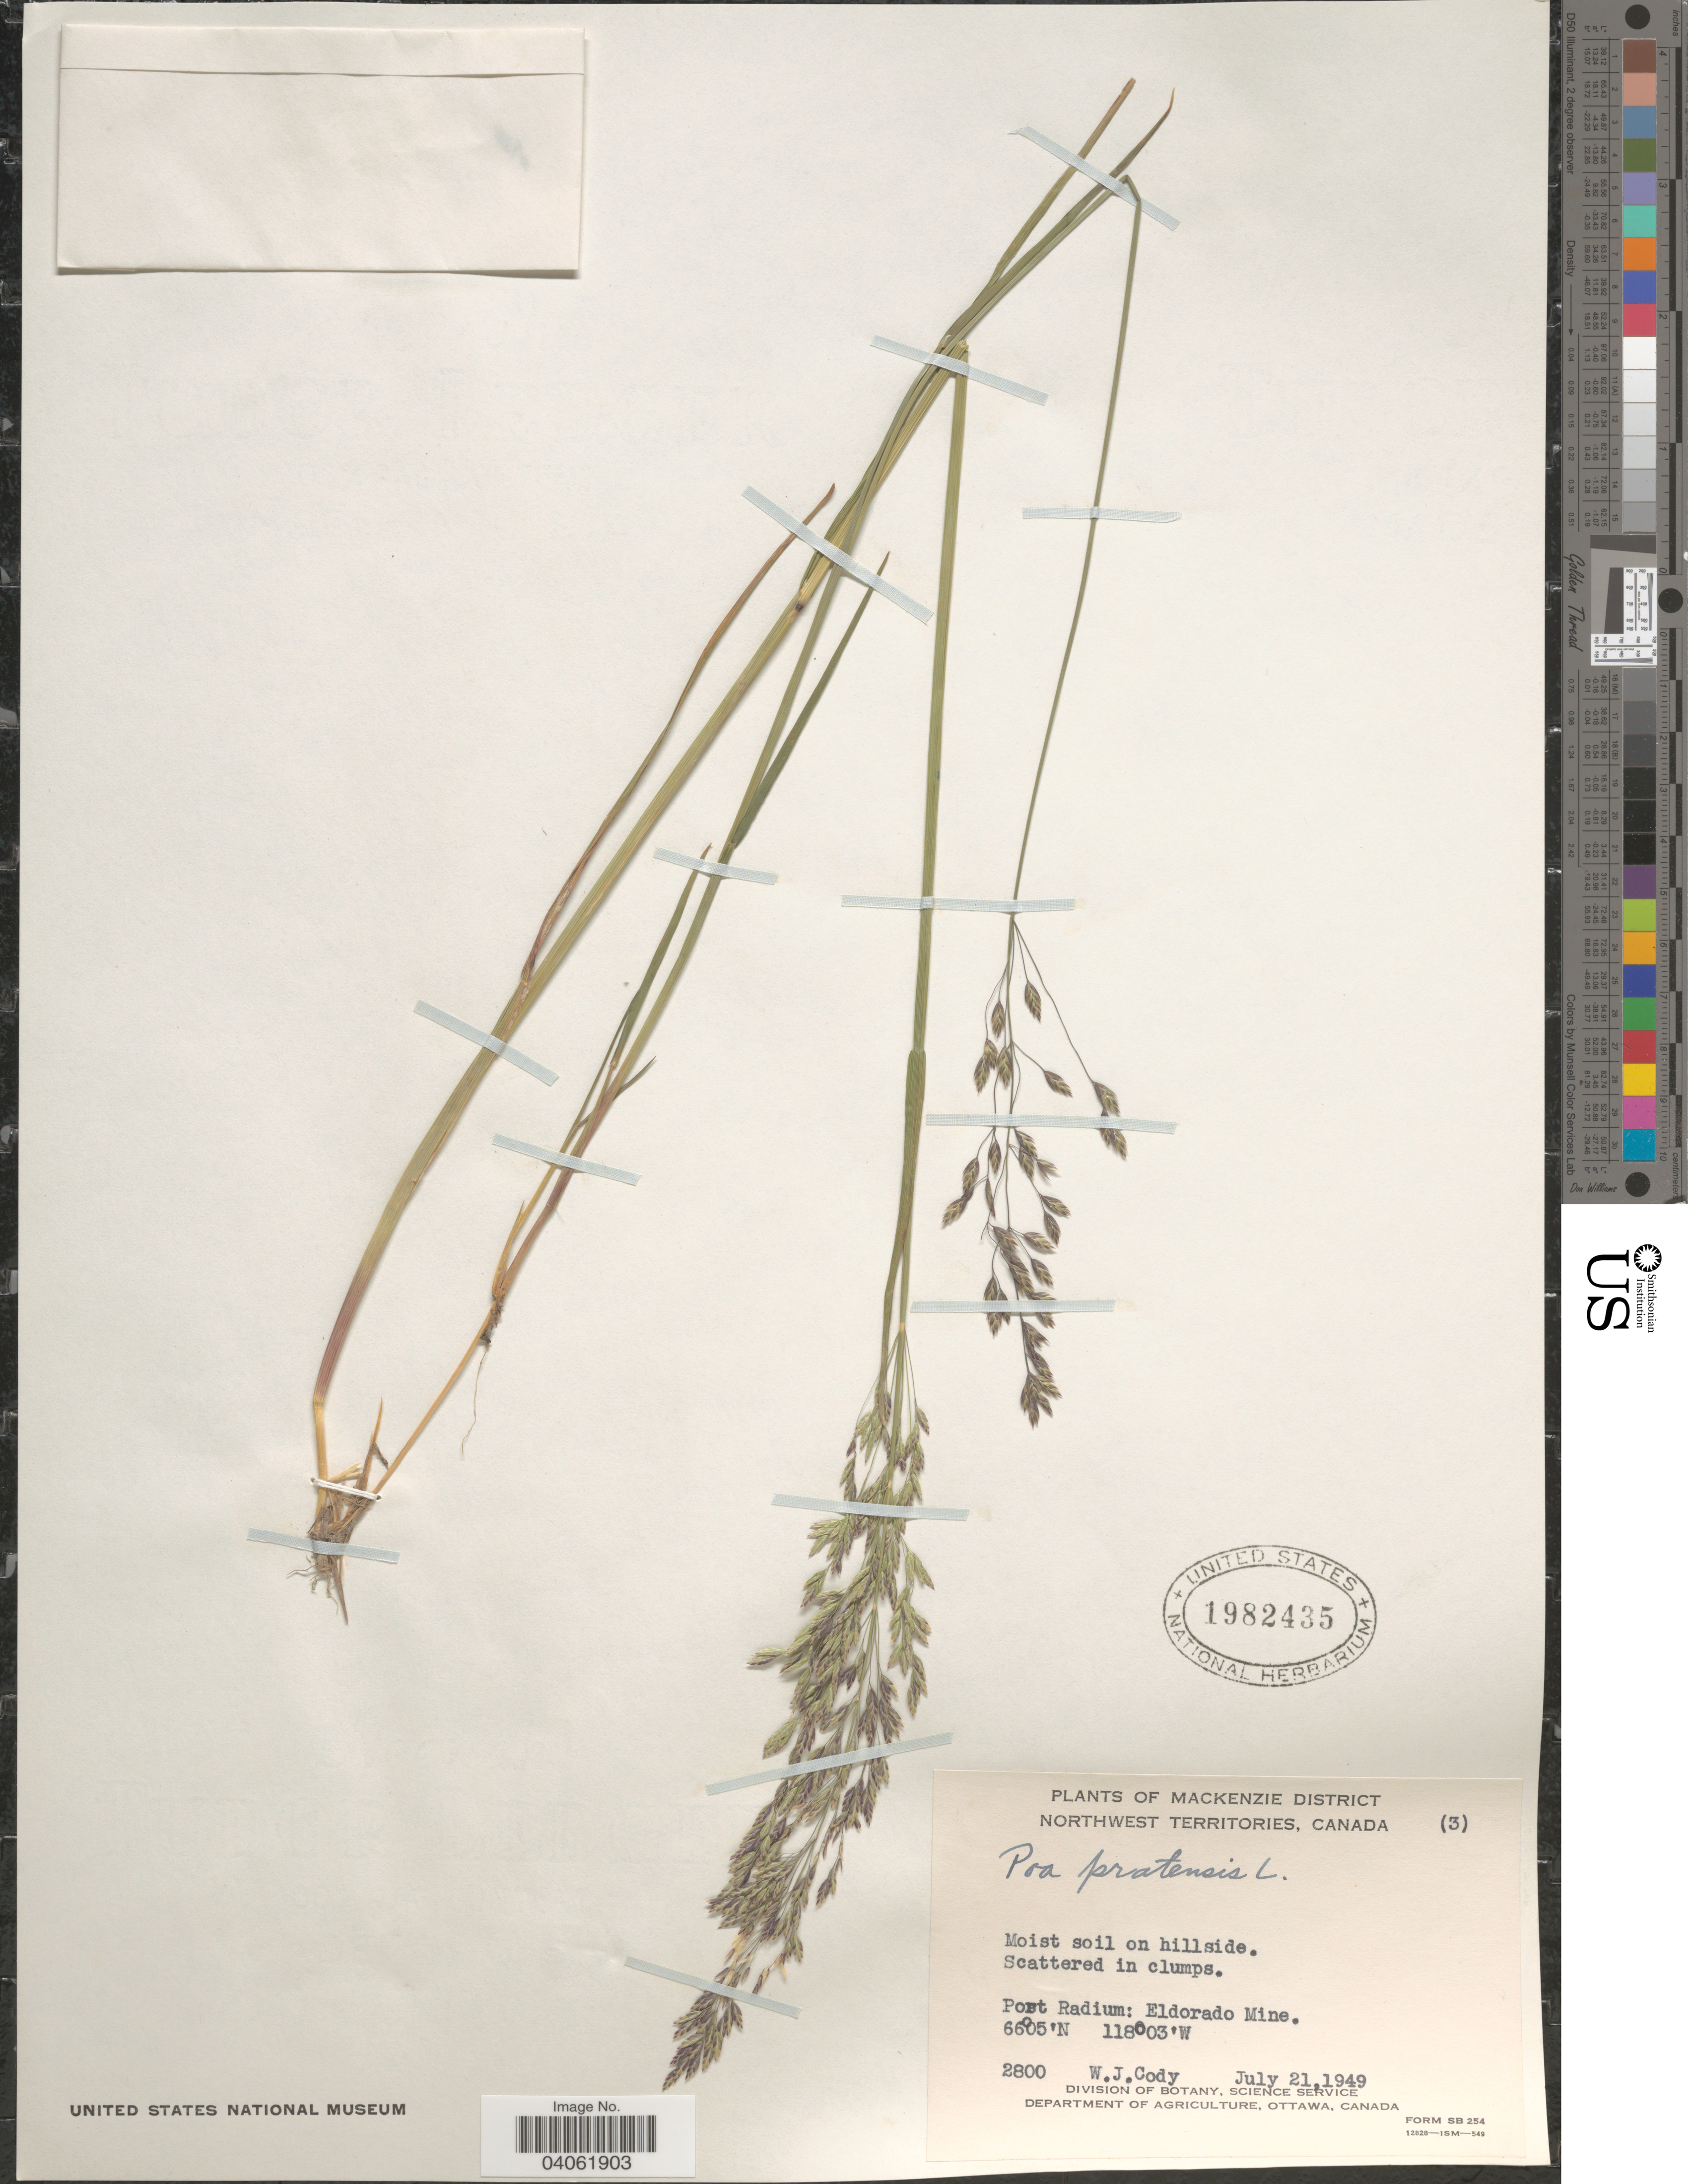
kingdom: Plantae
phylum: Tracheophyta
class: Liliopsida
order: Poales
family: Poaceae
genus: Poa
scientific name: Poa pratensis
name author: L.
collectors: W. Cody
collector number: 2800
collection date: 1949-07-21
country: Canada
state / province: Northwest Territories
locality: Mackenzie District. Post Radium: Eldorado Mine.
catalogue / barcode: US 1982435